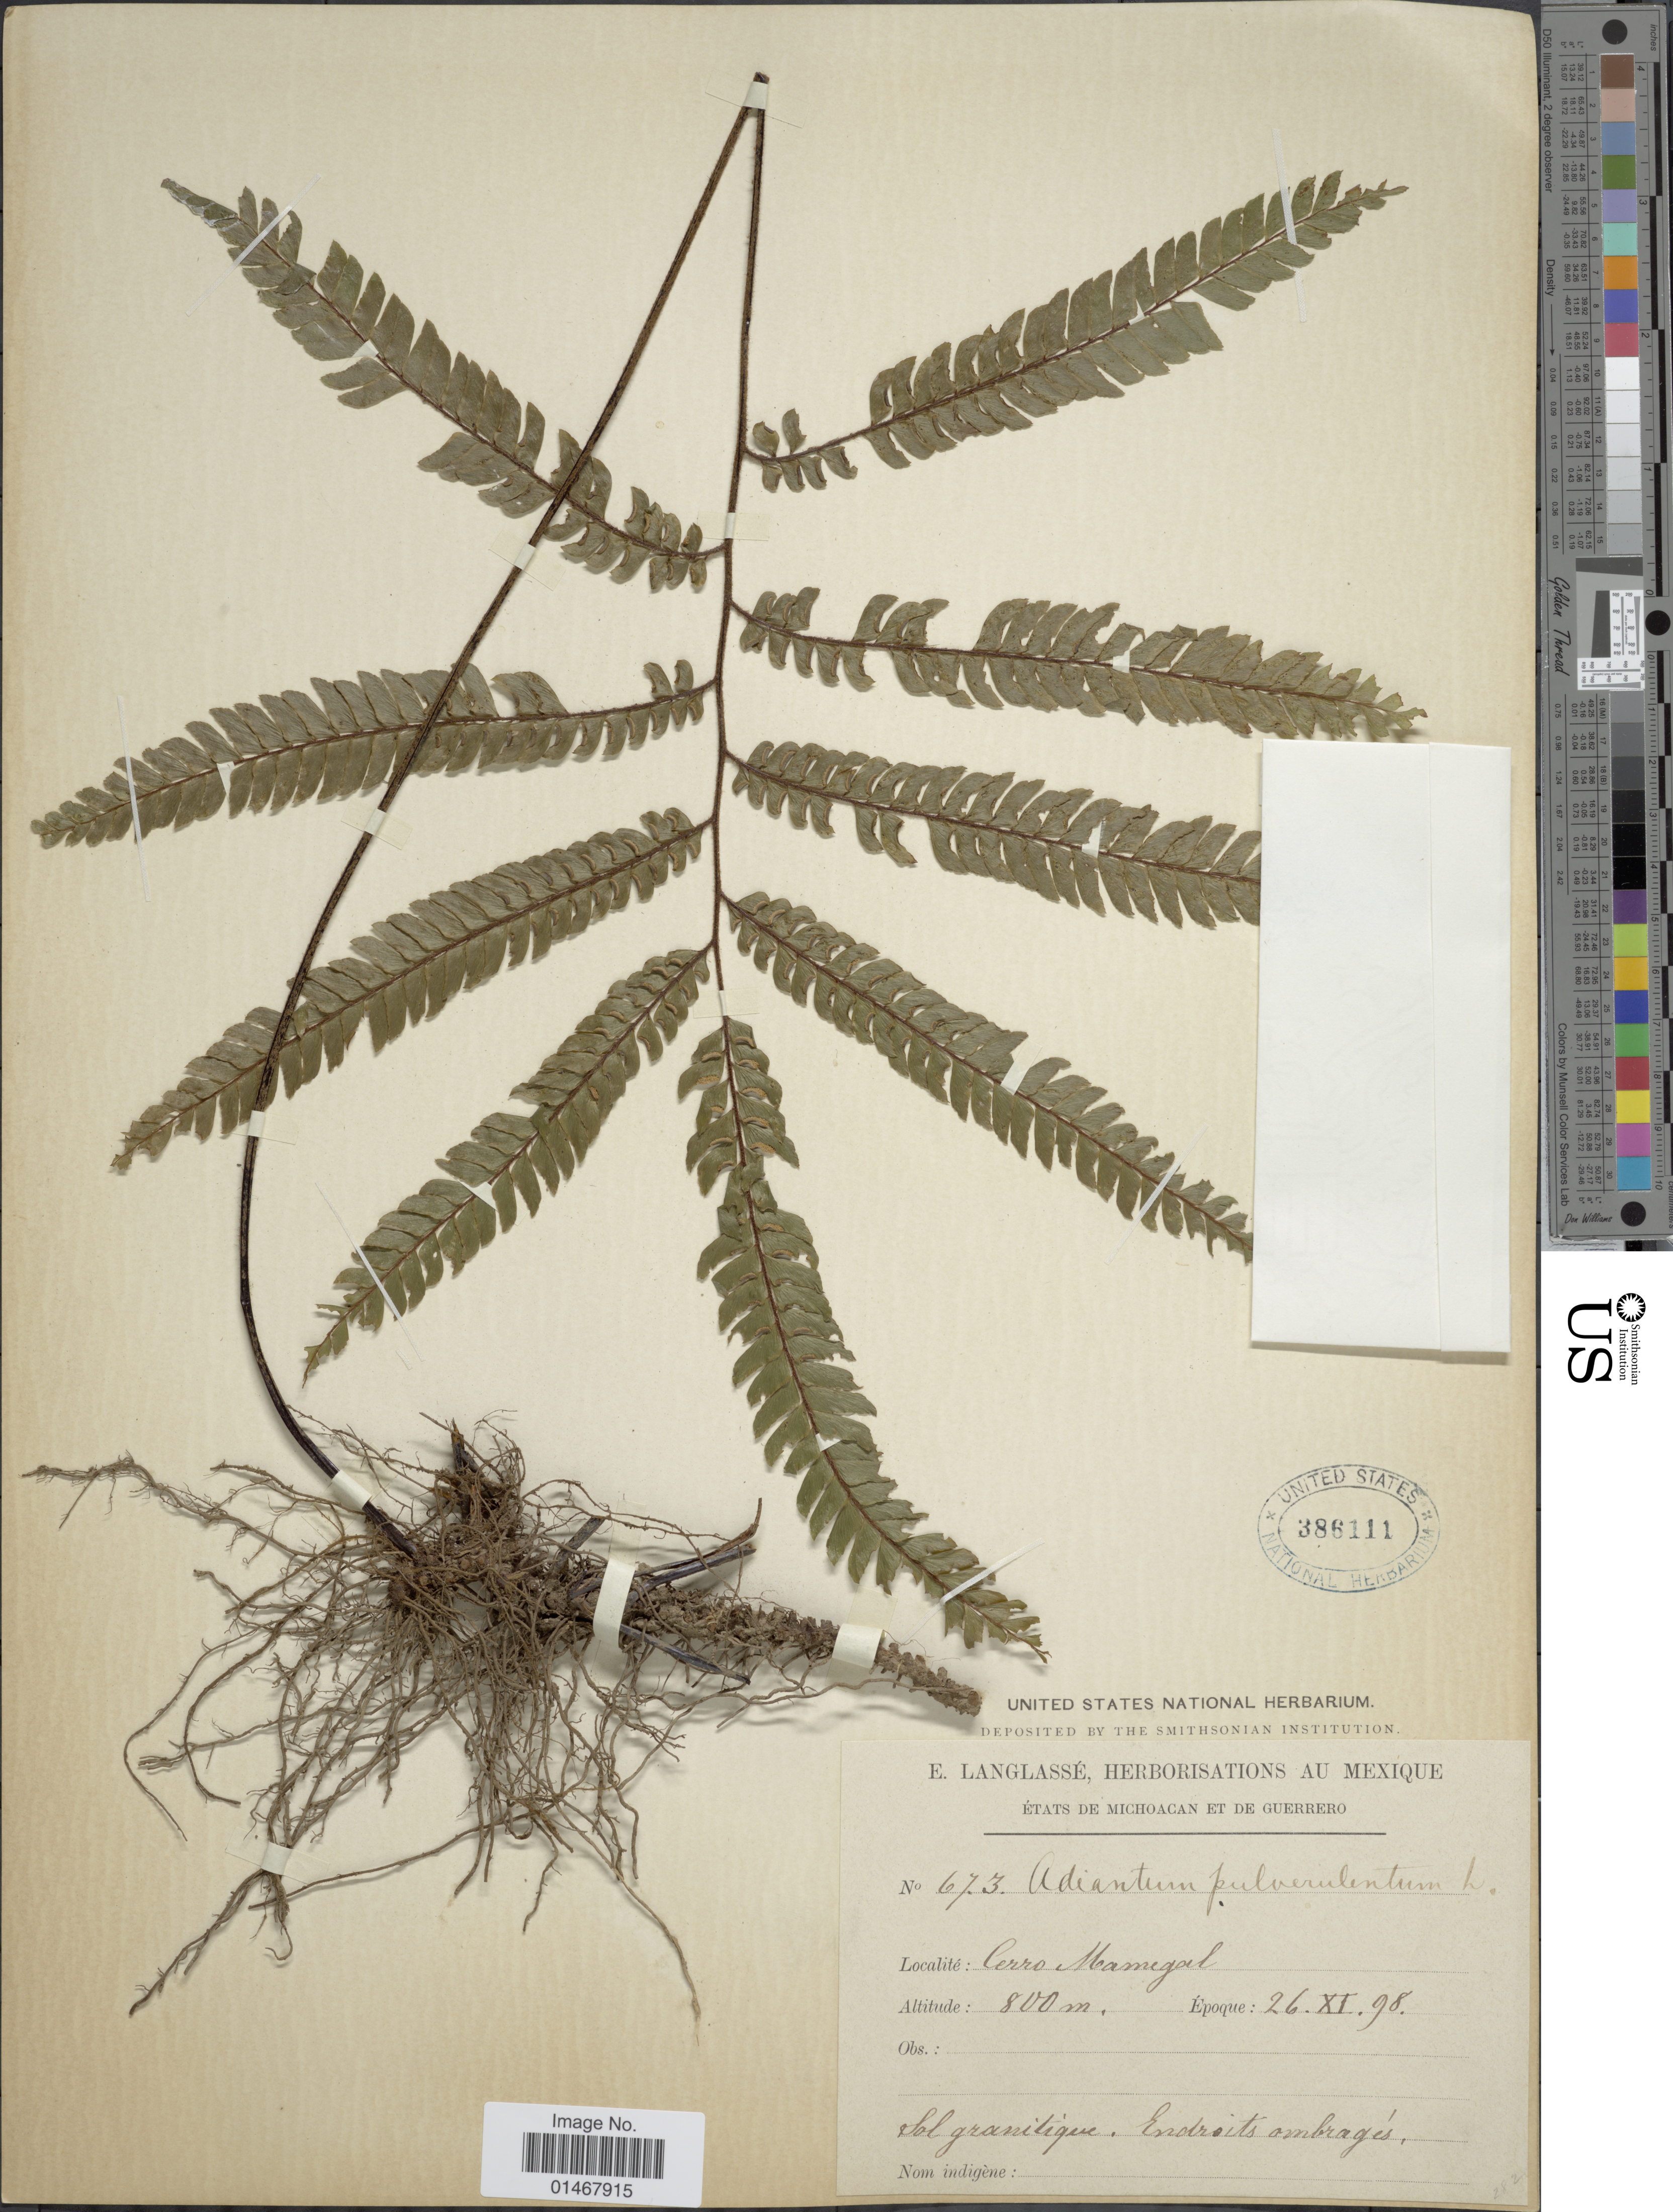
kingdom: Plantae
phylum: Tracheophyta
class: Polypodiopsida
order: Polypodiales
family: Pteridaceae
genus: Adiantum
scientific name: Adiantum pulverulentum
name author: L.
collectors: E. Langlassé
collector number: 673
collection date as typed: Transcribed d/m/y: 26/11/98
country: Mexico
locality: États de Michoagan et de Guerrero, cerro Mamegal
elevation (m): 800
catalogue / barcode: US 386111